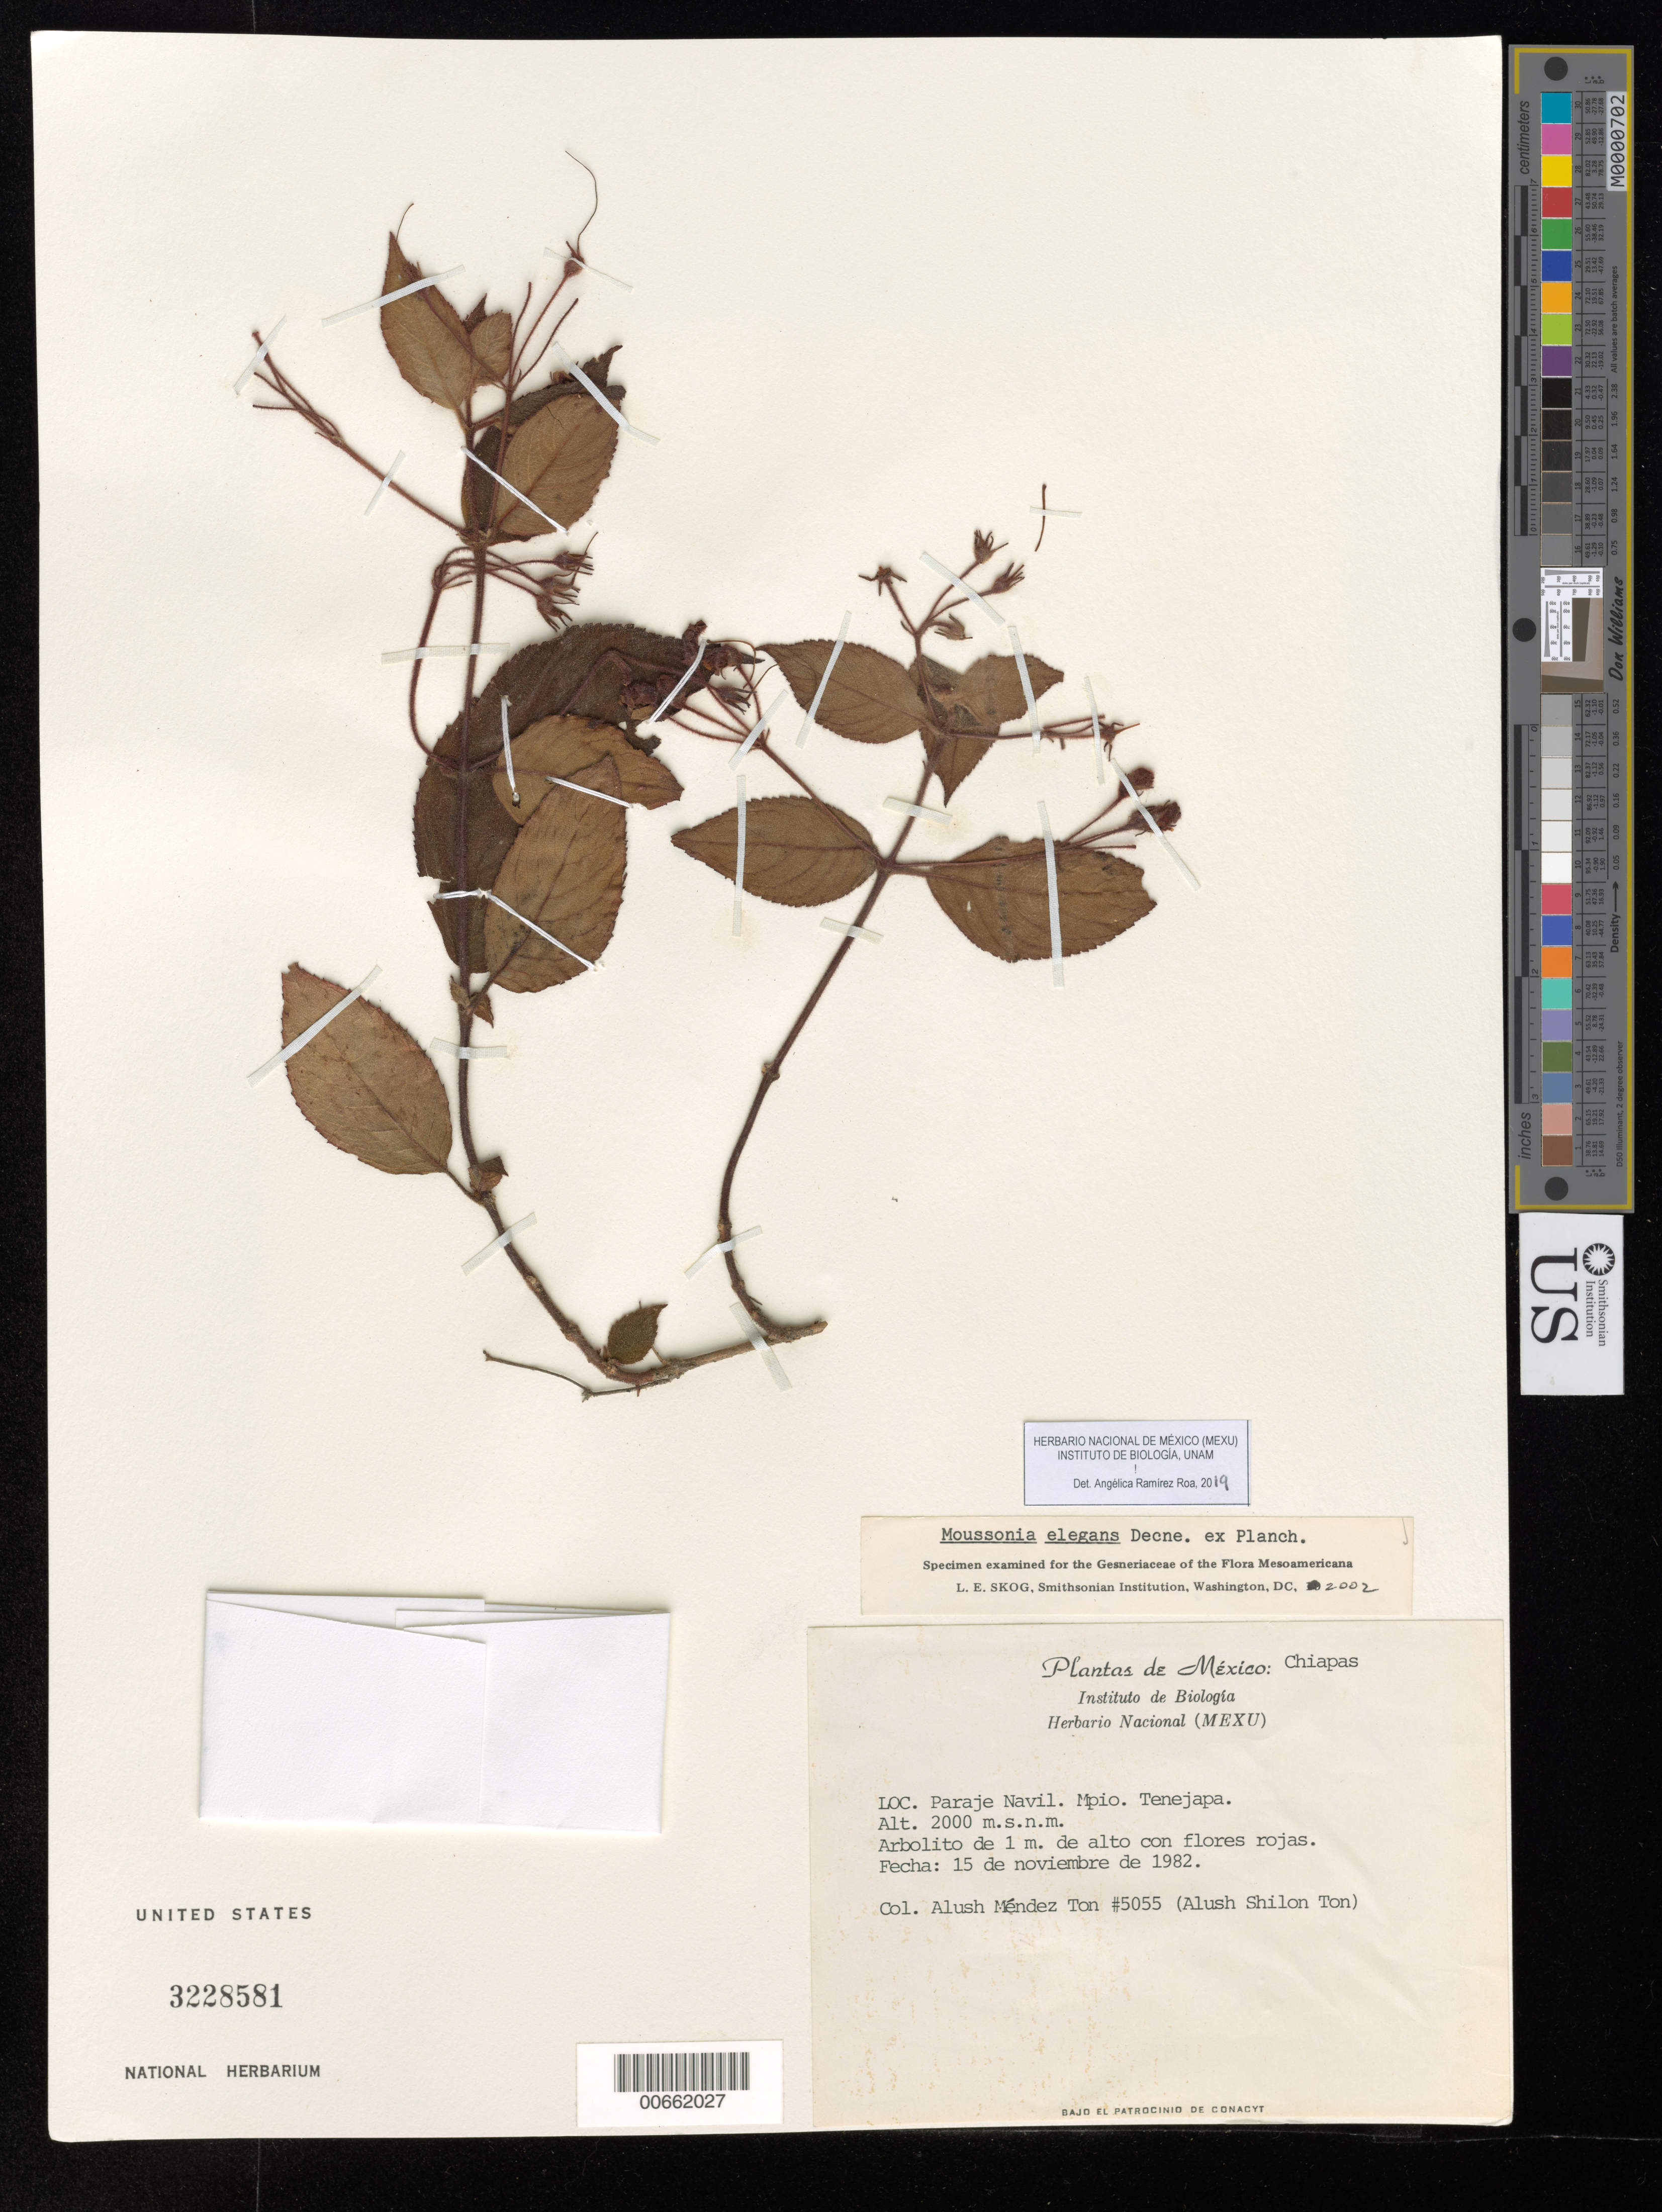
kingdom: Plantae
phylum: Tracheophyta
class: Magnoliopsida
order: Lamiales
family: Gesneriaceae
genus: Moussonia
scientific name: Moussonia elegans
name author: Decne.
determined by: Ramírez-Roa, A.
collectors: A. M. Ton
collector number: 5055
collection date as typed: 15 Nov 1982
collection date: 1982-11-15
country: Mexico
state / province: Chiapas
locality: Paraje Navil, Mpio. Tenejapa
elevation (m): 2000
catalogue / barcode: US 3228581